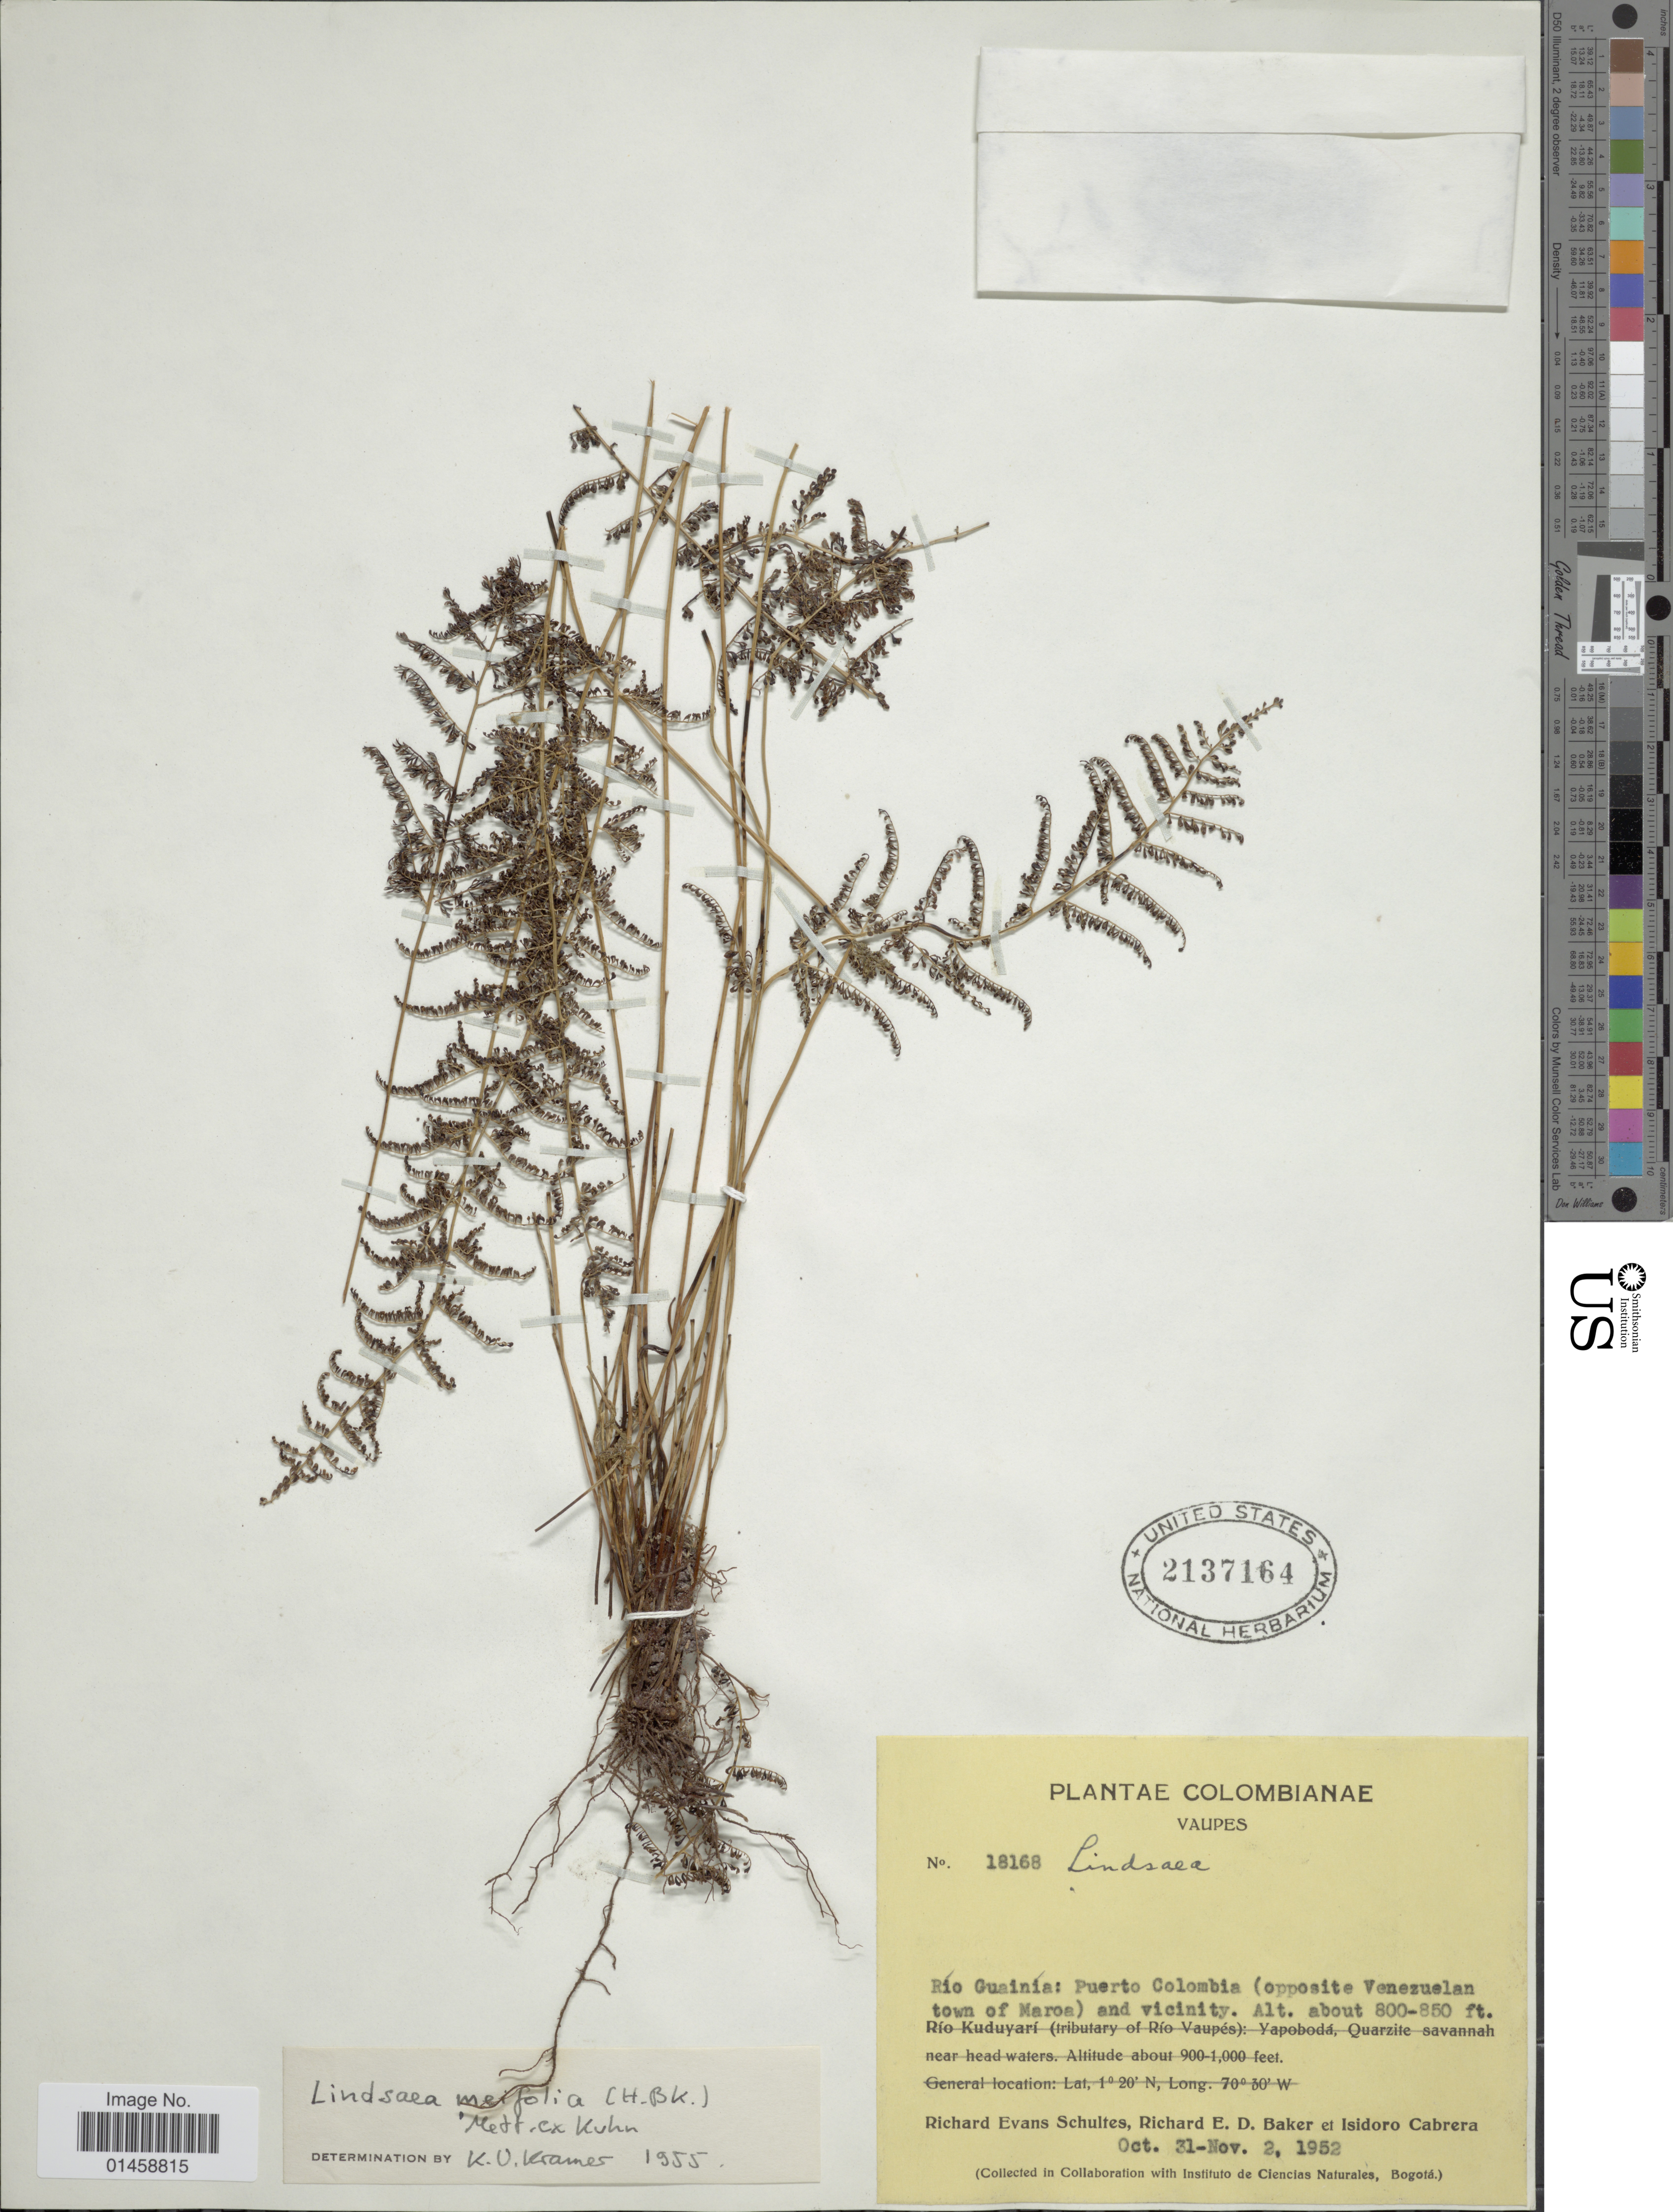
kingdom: Plantae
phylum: Tracheophyta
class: Polypodiopsida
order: Polypodiales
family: Lindsaeaceae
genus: Lindsaea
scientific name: Lindsaea meifolia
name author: (Kunth) Mett. ex Kuhn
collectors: R. E. Schultes, R. E. D. Baker & I. Cabrera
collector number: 18168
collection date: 1952-10-31/1952-11-02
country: Colombia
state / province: Vaupés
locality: Vaupes, Rio Guinia: Puerto Colombia (oppiste Venezuelan town of Maroa) and vicinity.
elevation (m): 244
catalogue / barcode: US 2137164